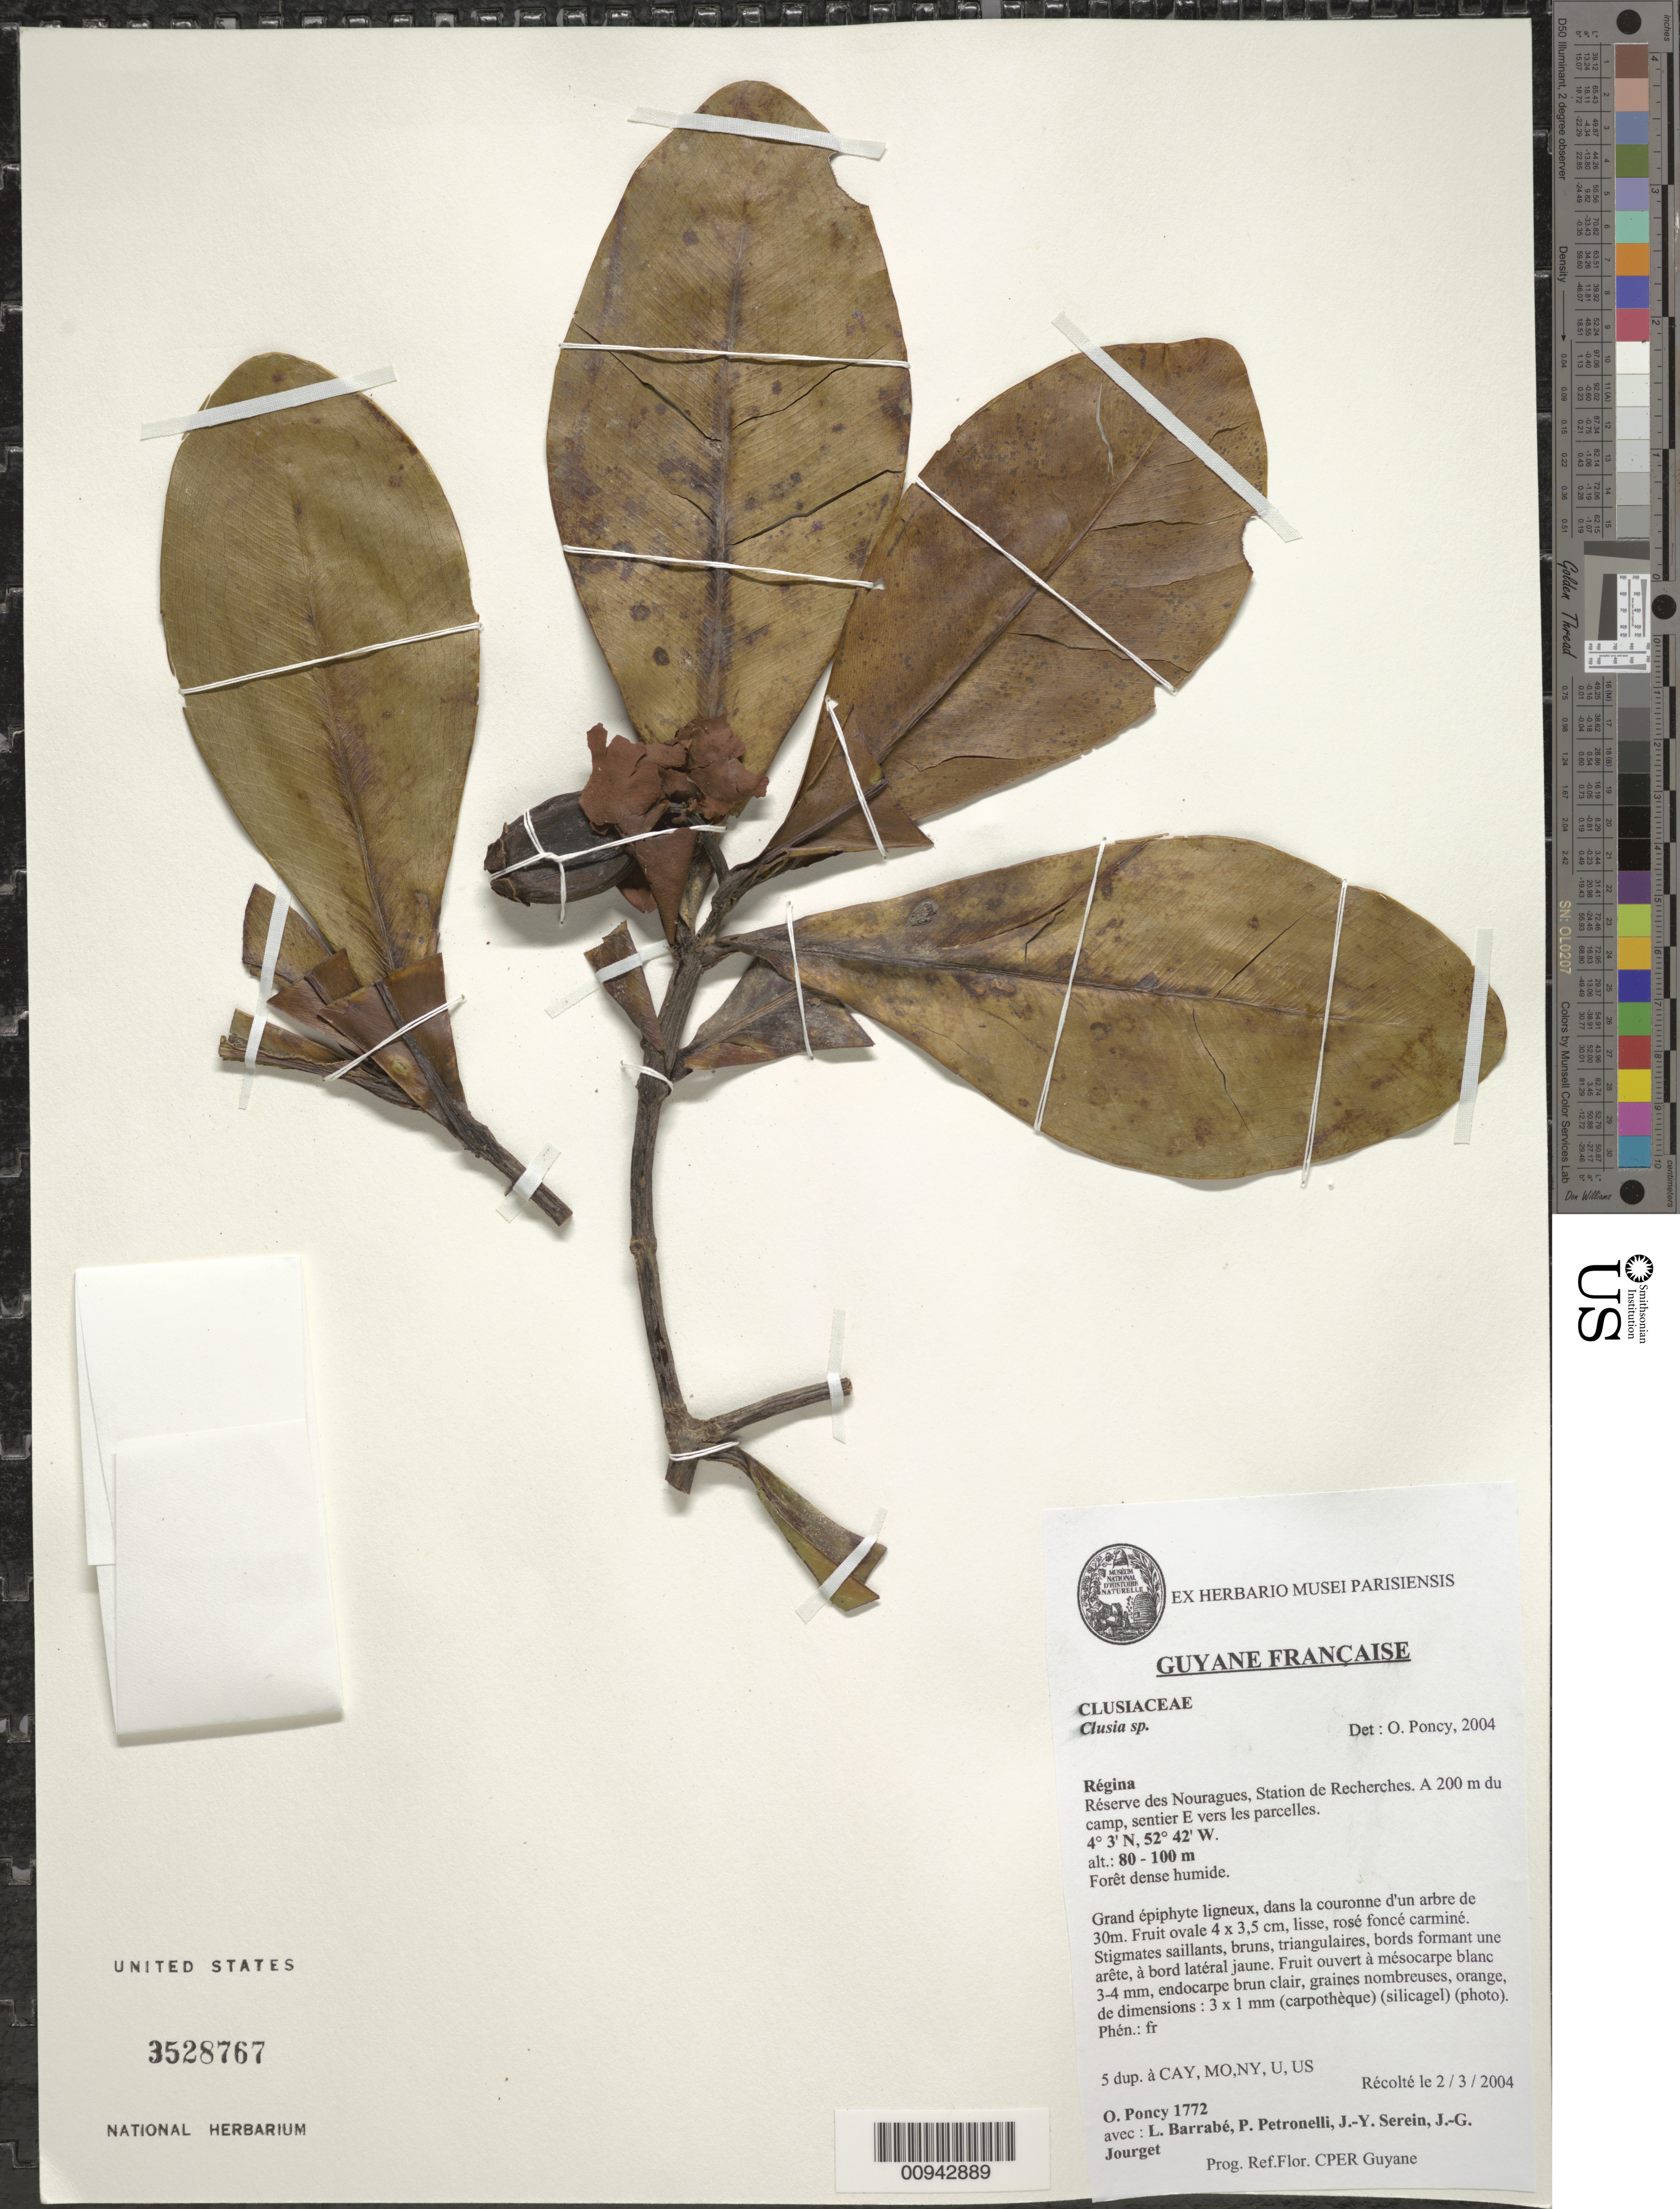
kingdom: Plantae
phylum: Tracheophyta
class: Magnoliopsida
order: Malpighiales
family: Clusiaceae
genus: Clusia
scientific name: Clusia sp.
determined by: Poncy, O.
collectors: O. Poncy, L. Barrabé, P. Petronelli, J. Serein & J. Jourget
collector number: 1772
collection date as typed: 2-Mar-04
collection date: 2004-03-02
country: French Guiana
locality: Régina, Réserve des Nouragues, Station de Recherches. A 200m du camp, sentier E vers les parcelles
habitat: Foret dense humide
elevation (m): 80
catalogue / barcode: US 3528767